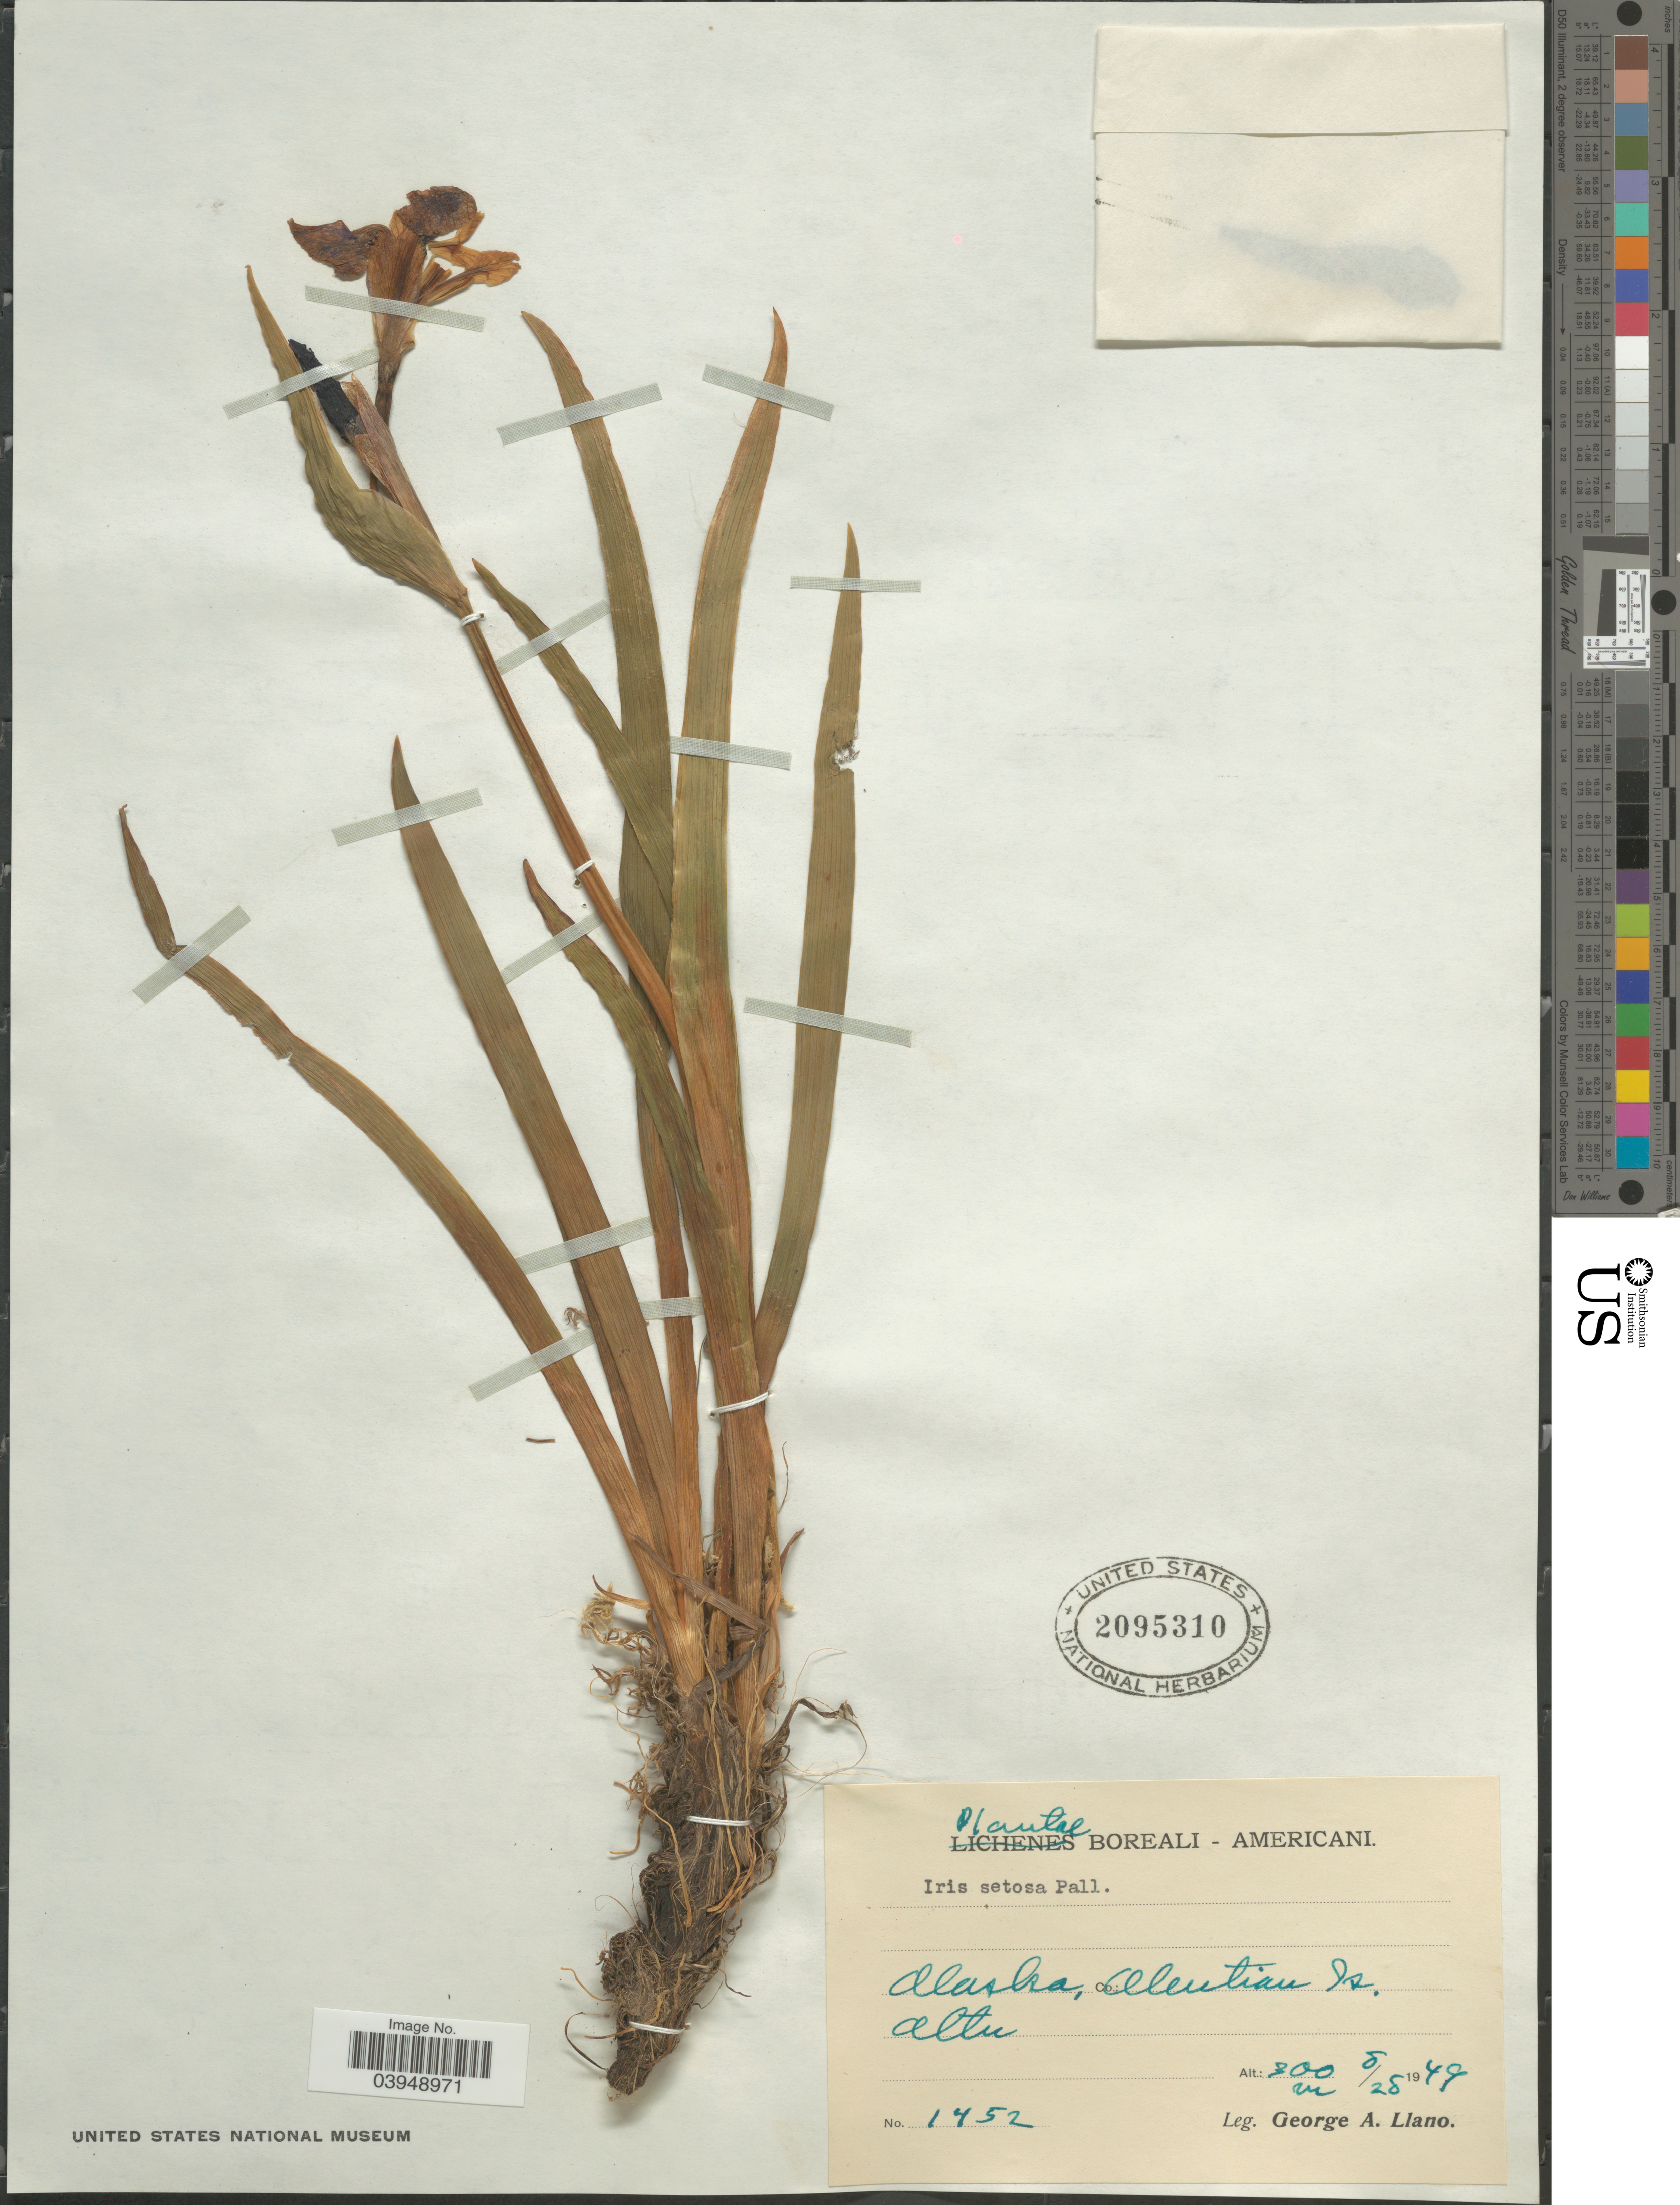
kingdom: Plantae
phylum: Tracheophyta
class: Liliopsida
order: Asparagales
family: Iridaceae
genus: Iris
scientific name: Iris setosa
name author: Pall. ex Link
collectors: G. Llano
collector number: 1452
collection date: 1949-08-28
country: United States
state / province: Alaska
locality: Aleutian Is. Attu.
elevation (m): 300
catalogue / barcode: US 2095310